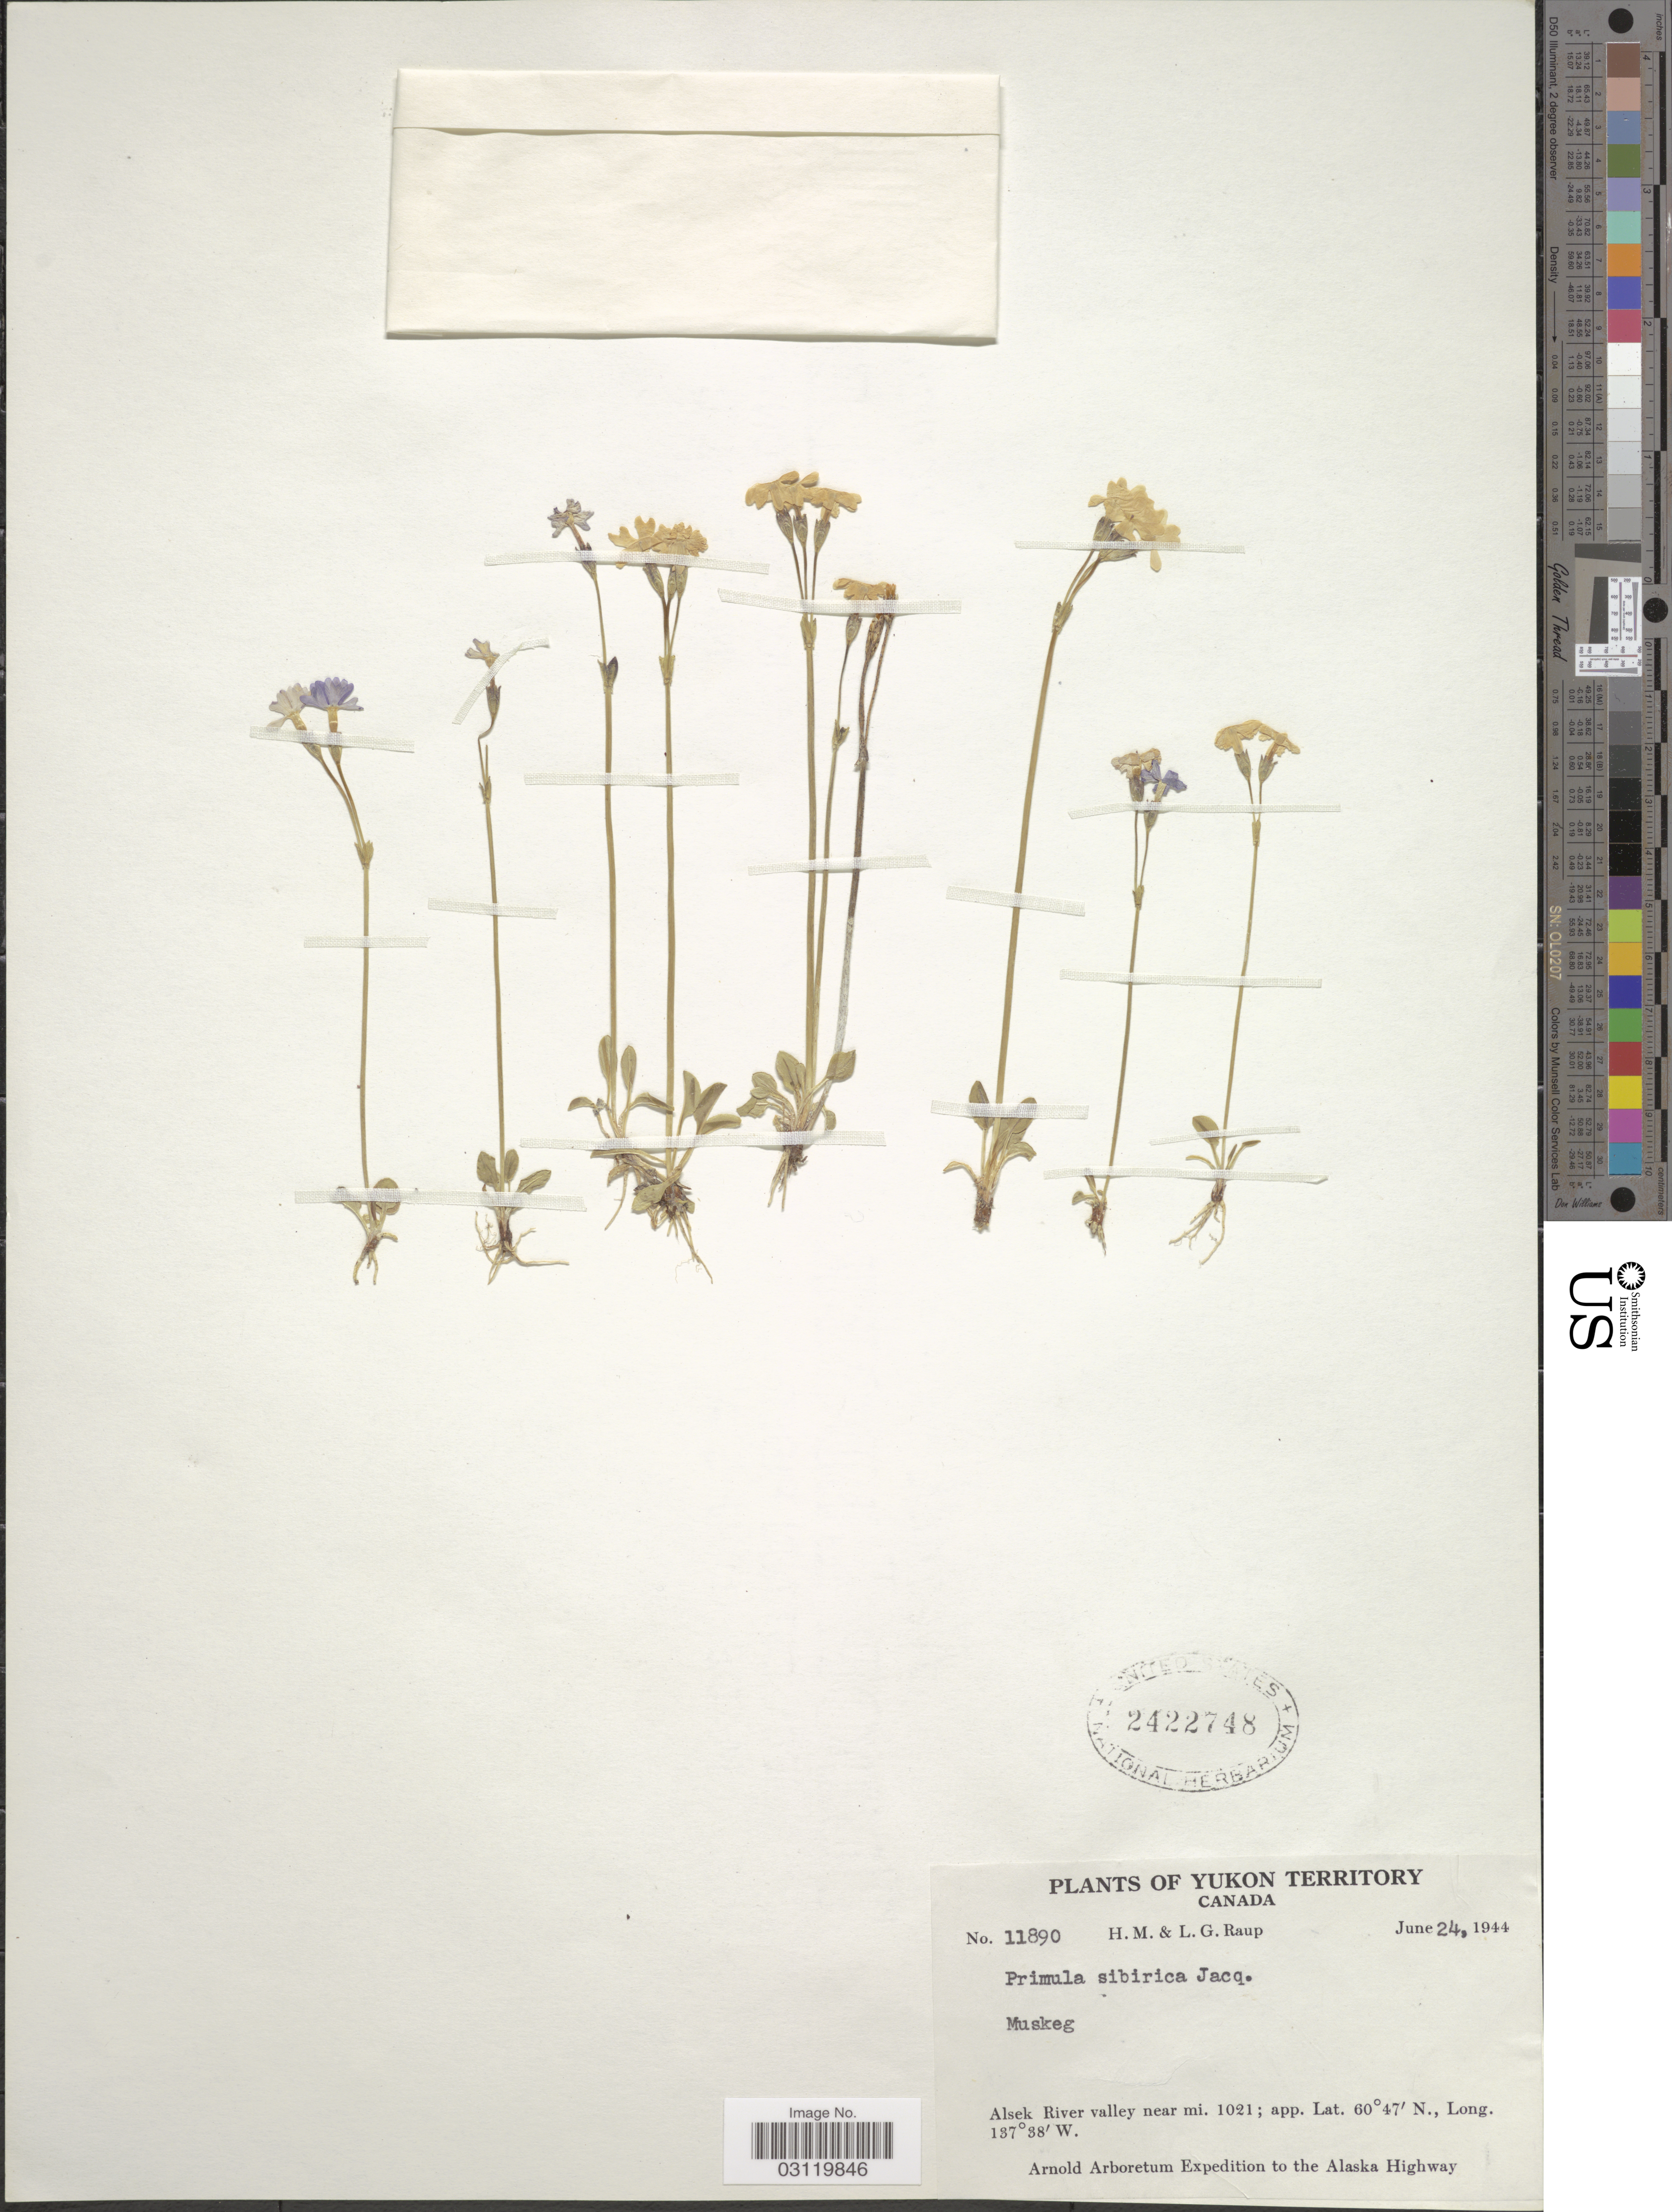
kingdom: Plantae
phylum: Tracheophyta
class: Magnoliopsida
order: Ericales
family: Primulaceae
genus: Primula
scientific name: Primula sibirica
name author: Wulfen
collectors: H. Raup & L. Raup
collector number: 11890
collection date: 1944-06-24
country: Canada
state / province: Yukon Territory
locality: Muskeg, Alsek River valley near mi. 1021, Alaska Highway.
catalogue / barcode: US 2422748